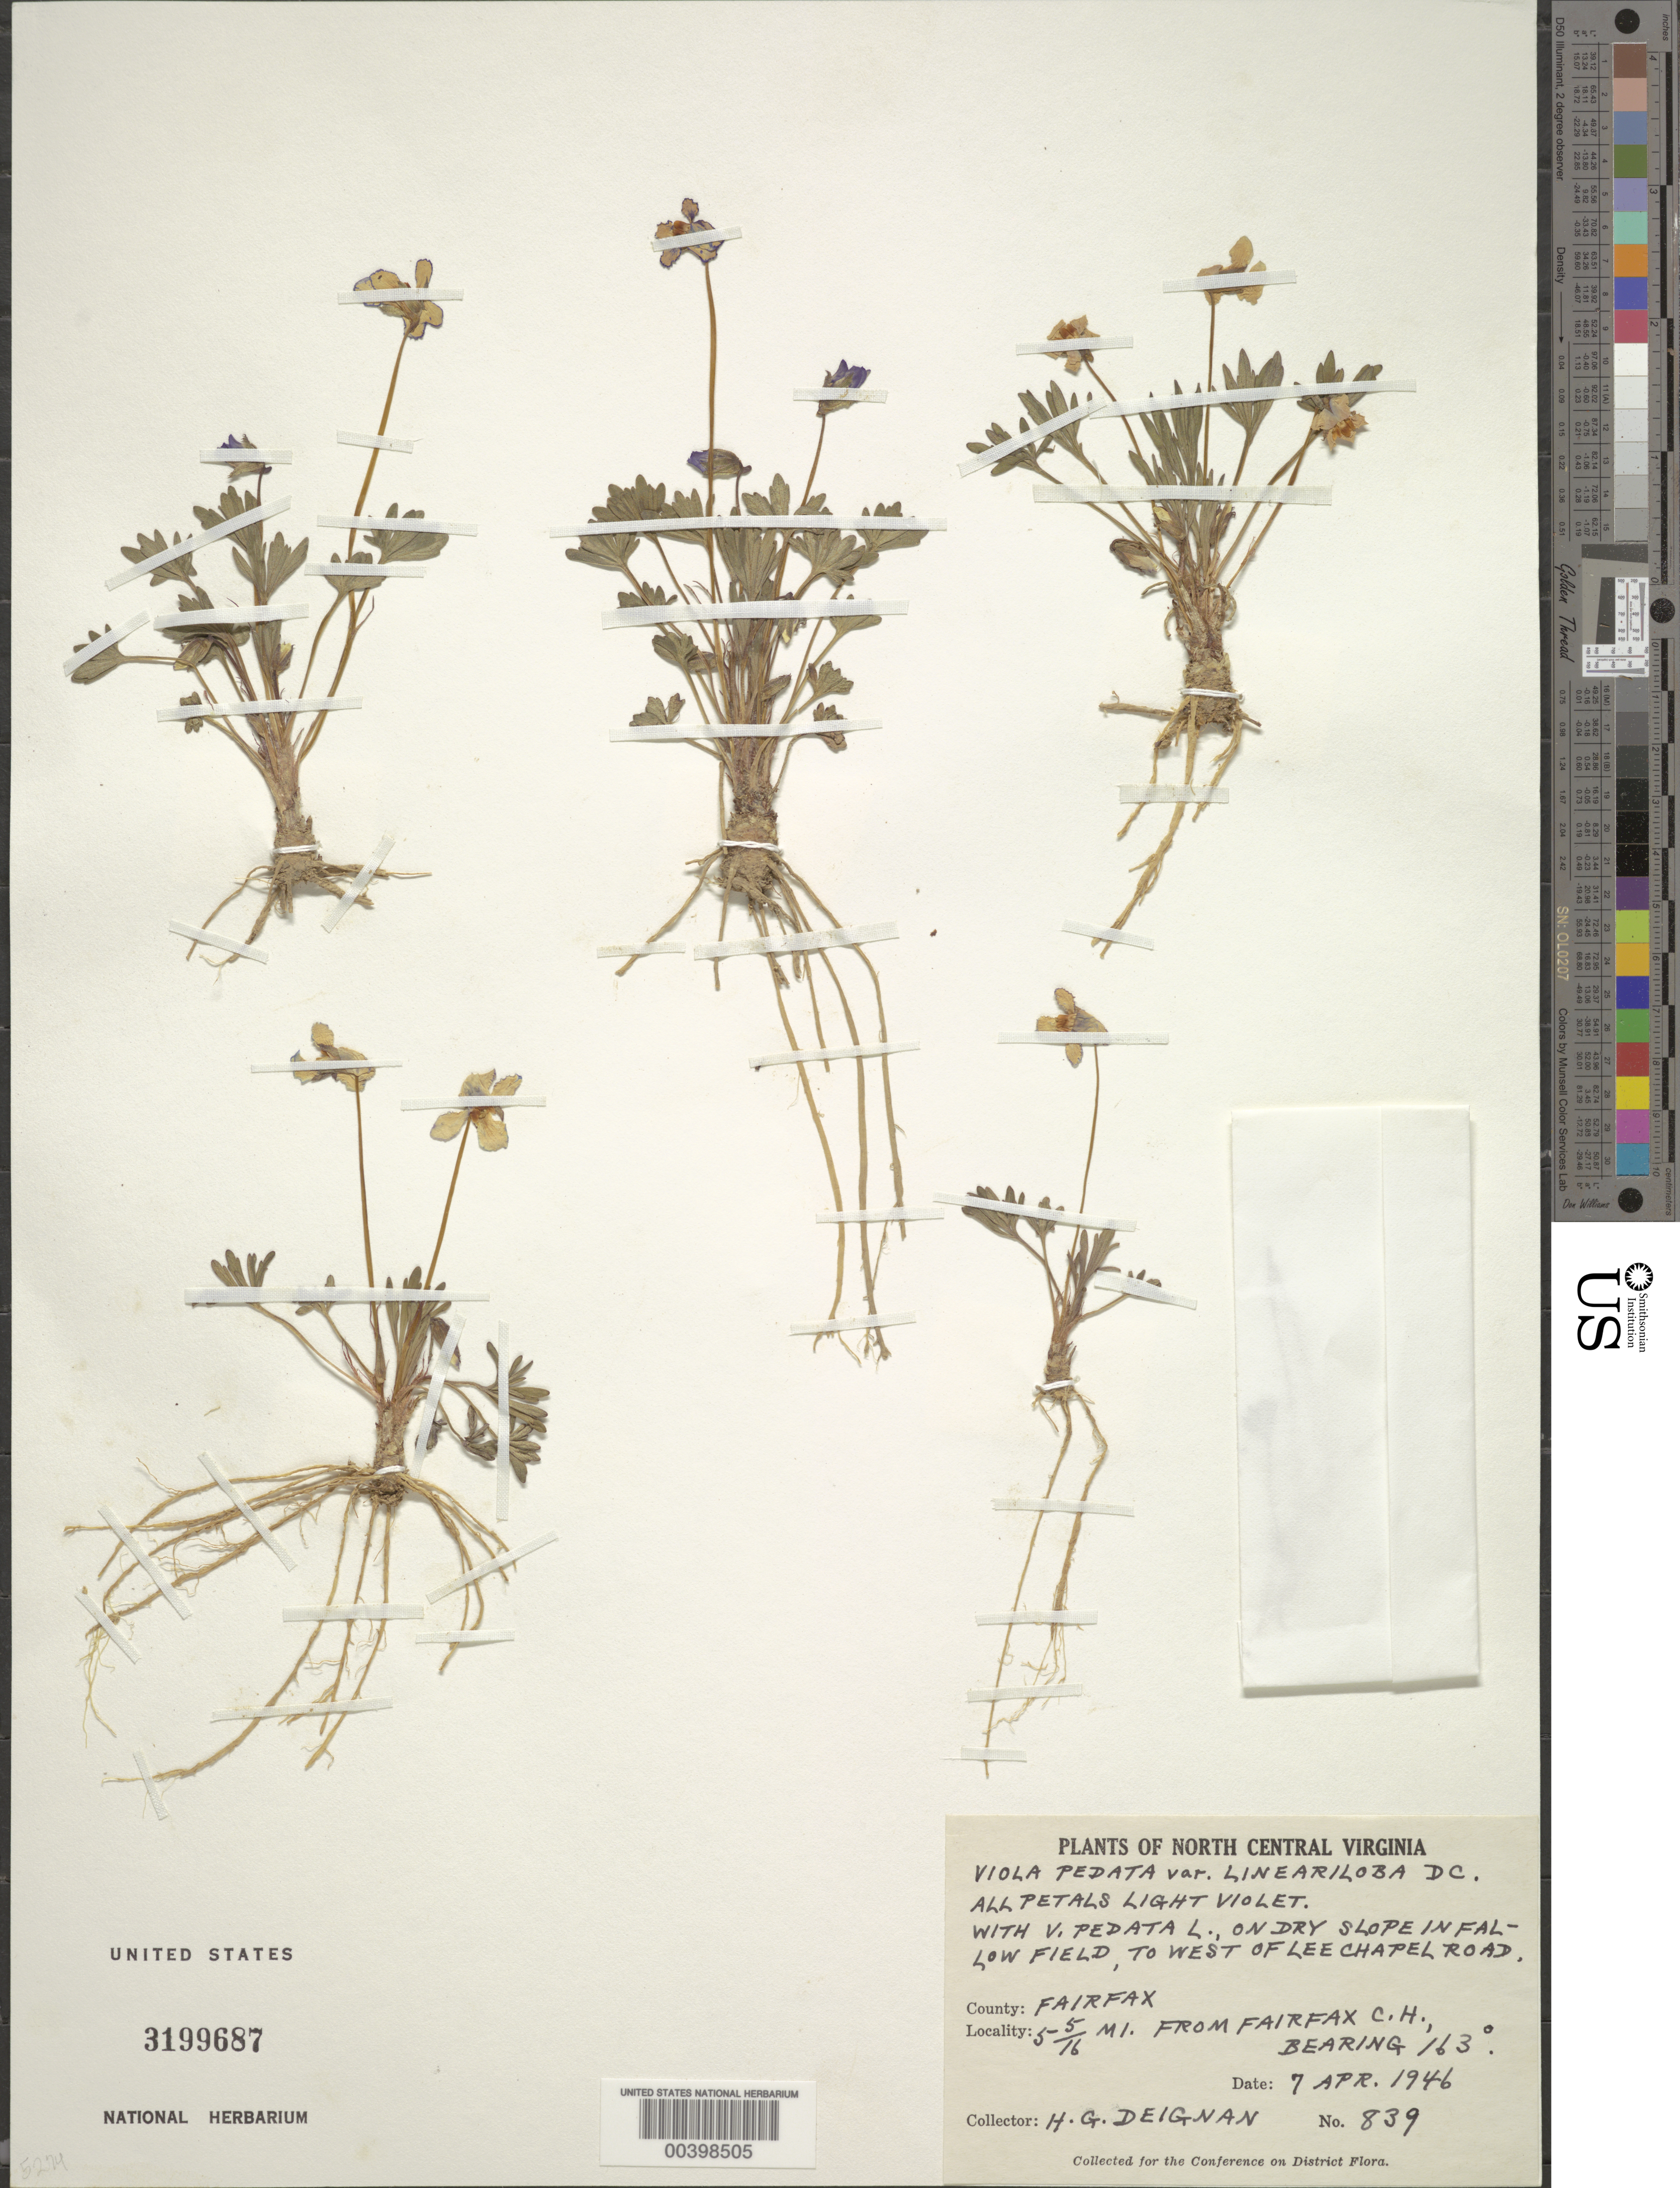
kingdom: Plantae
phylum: Tracheophyta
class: Magnoliopsida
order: Malpighiales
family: Violaceae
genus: Viola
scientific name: Viola pedata var. lineariloba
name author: Ging.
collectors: H. Deignan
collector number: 839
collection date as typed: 07 Apr 1946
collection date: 1946-04-07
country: United States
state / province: Virginia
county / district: Fairfax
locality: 5 15/16 mi from Fairfax County Court House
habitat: On dry slope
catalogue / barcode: US 3199687